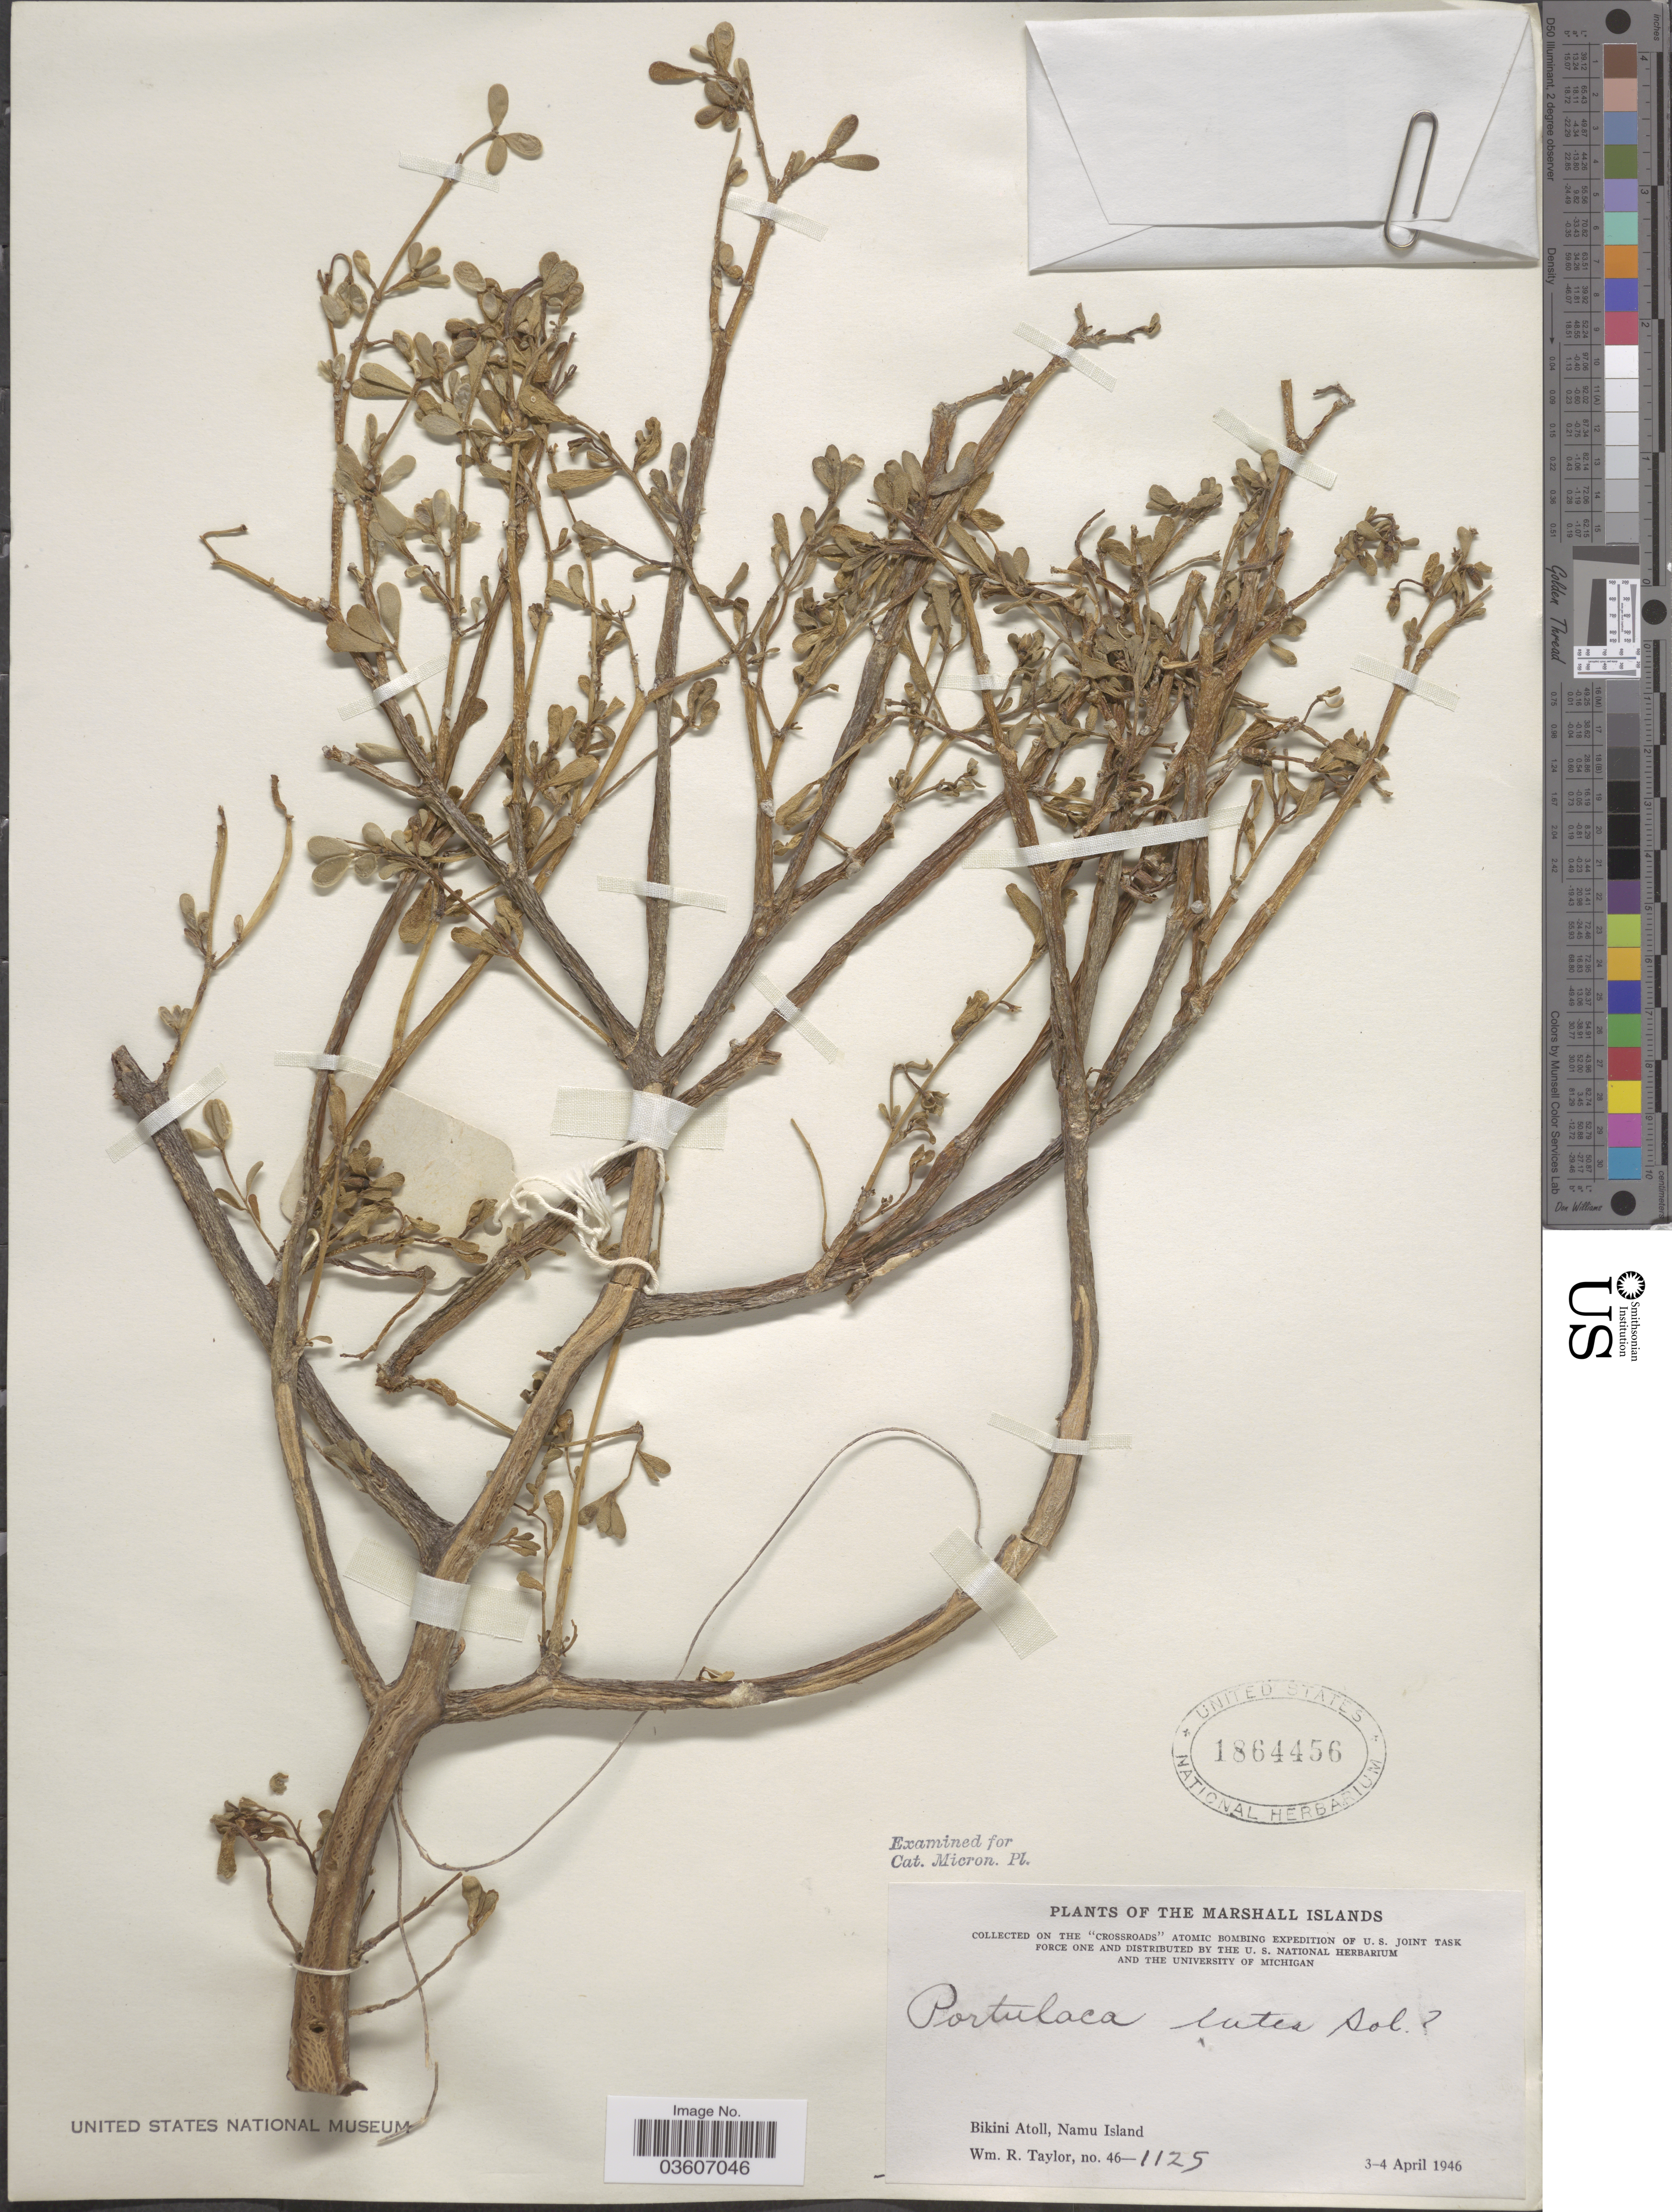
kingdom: Plantae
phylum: Tracheophyta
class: Magnoliopsida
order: Caryophyllales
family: Portulacaceae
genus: Portulaca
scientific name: Portulaca lutea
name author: Sol. ex G. Forst.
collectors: W. R. Taylor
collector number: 46-1125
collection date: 1946-04-03/1946-04-04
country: Marshall Islands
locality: Bikini Atoll, Namu Island.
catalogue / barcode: US 1864456